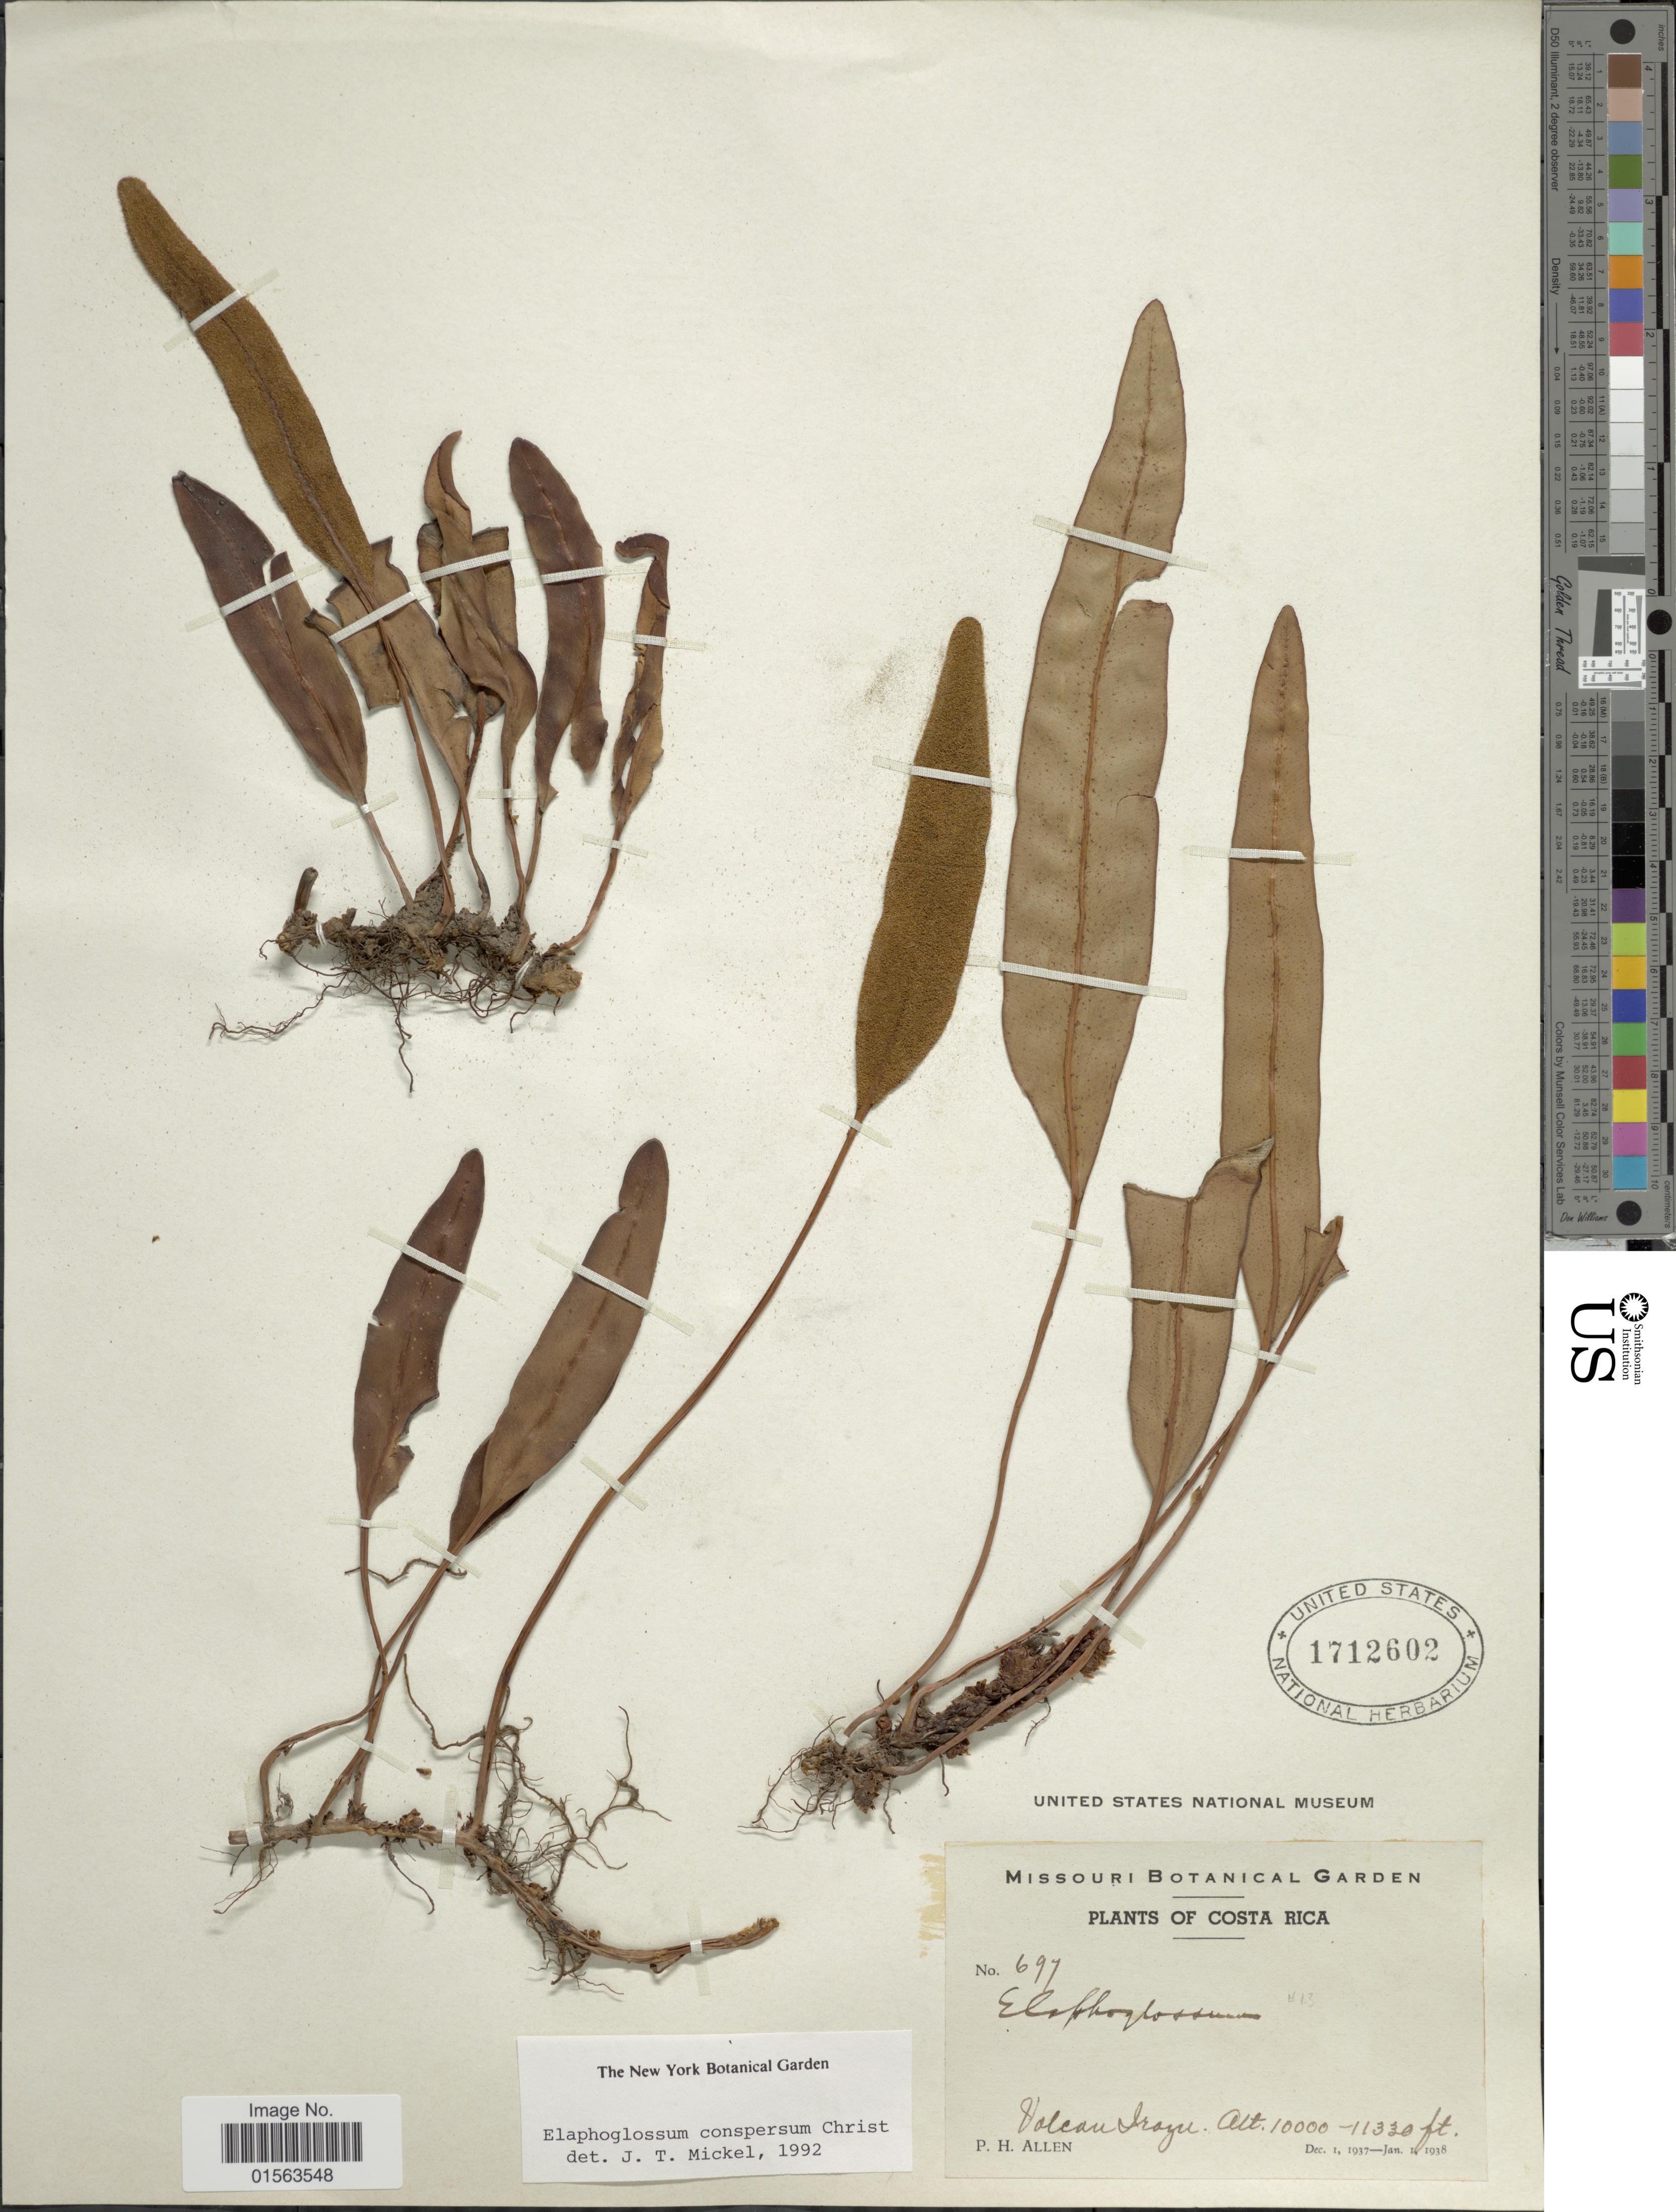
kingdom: Plantae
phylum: Tracheophyta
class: Polypodiopsida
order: Polypodiales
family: Dryopteridaceae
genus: Elaphoglossum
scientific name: Elaphoglossum conspersum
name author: Christ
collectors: P. H. Allen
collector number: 697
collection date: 1937-12-01/1938-01-01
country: Costa Rica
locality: Volcan Irazu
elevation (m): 3048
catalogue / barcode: US 1712602